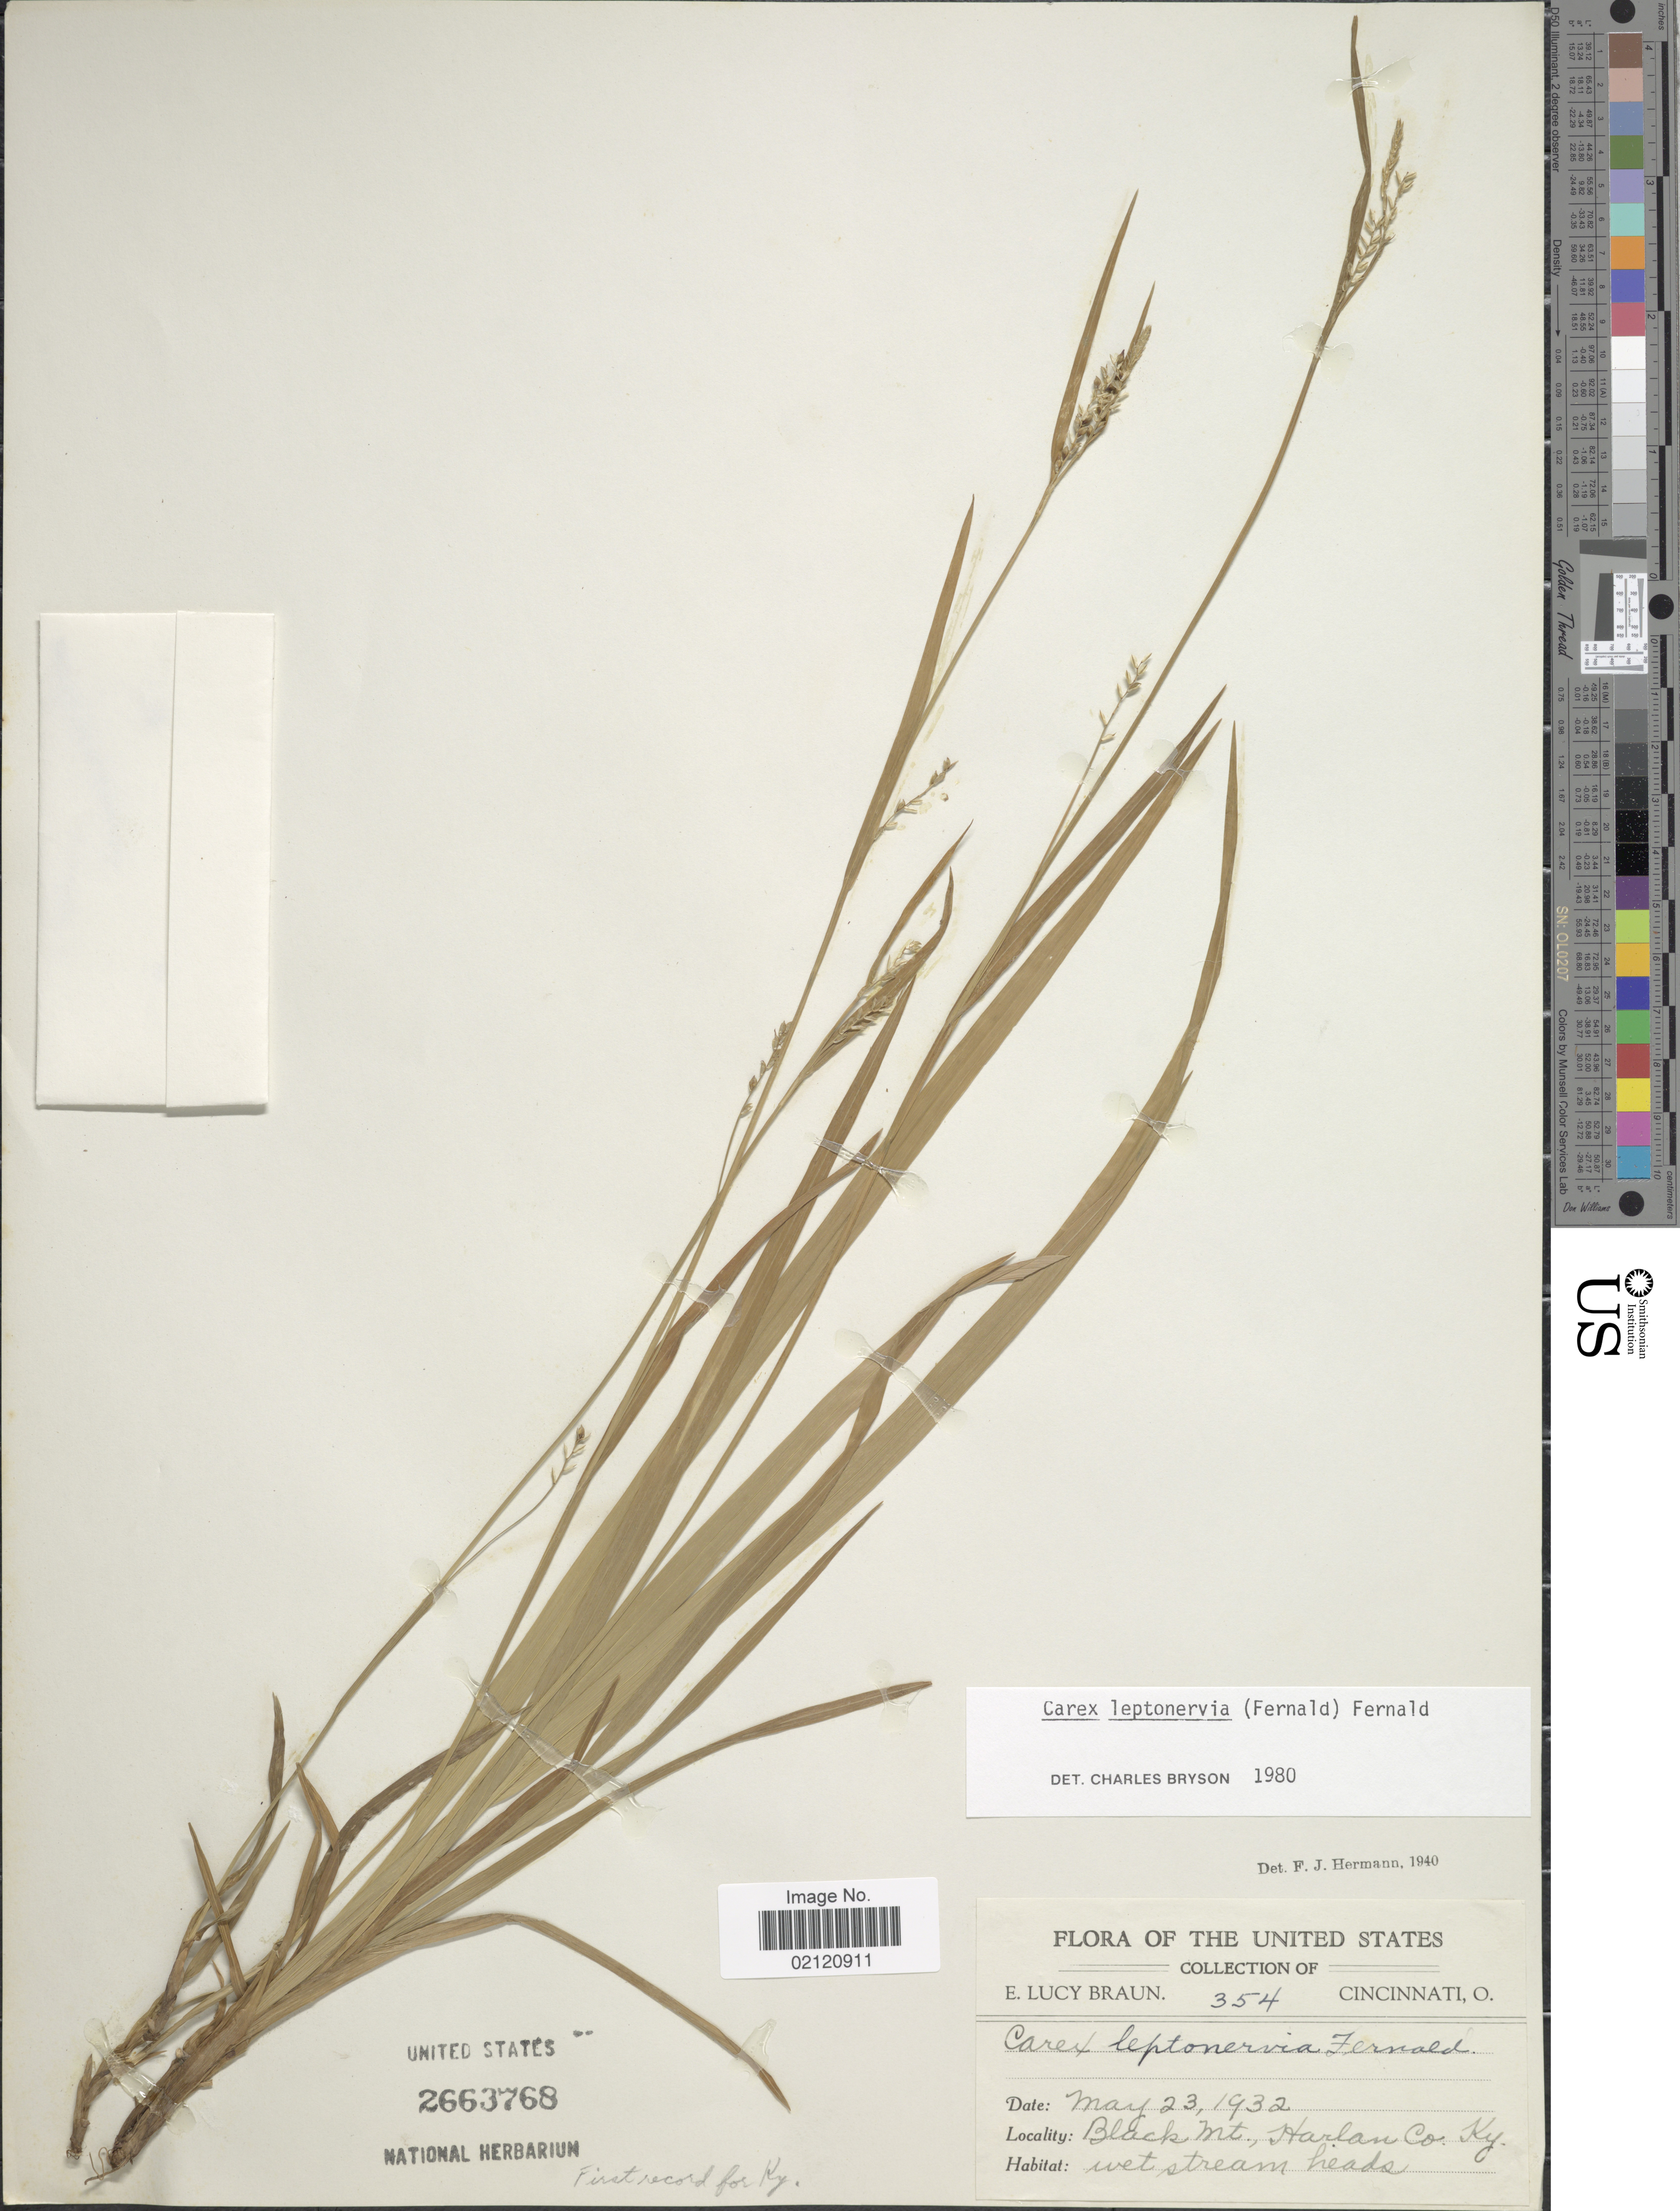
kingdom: Plantae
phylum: Tracheophyta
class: Liliopsida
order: Poales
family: Cyperaceae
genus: Carex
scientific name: Carex leptonervia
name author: (Fernald) Fernald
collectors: E. L. Braun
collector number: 354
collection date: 1932-05-23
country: United States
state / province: Kentucky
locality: Black Mt., Harlan Co., Ky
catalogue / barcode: US 2663768